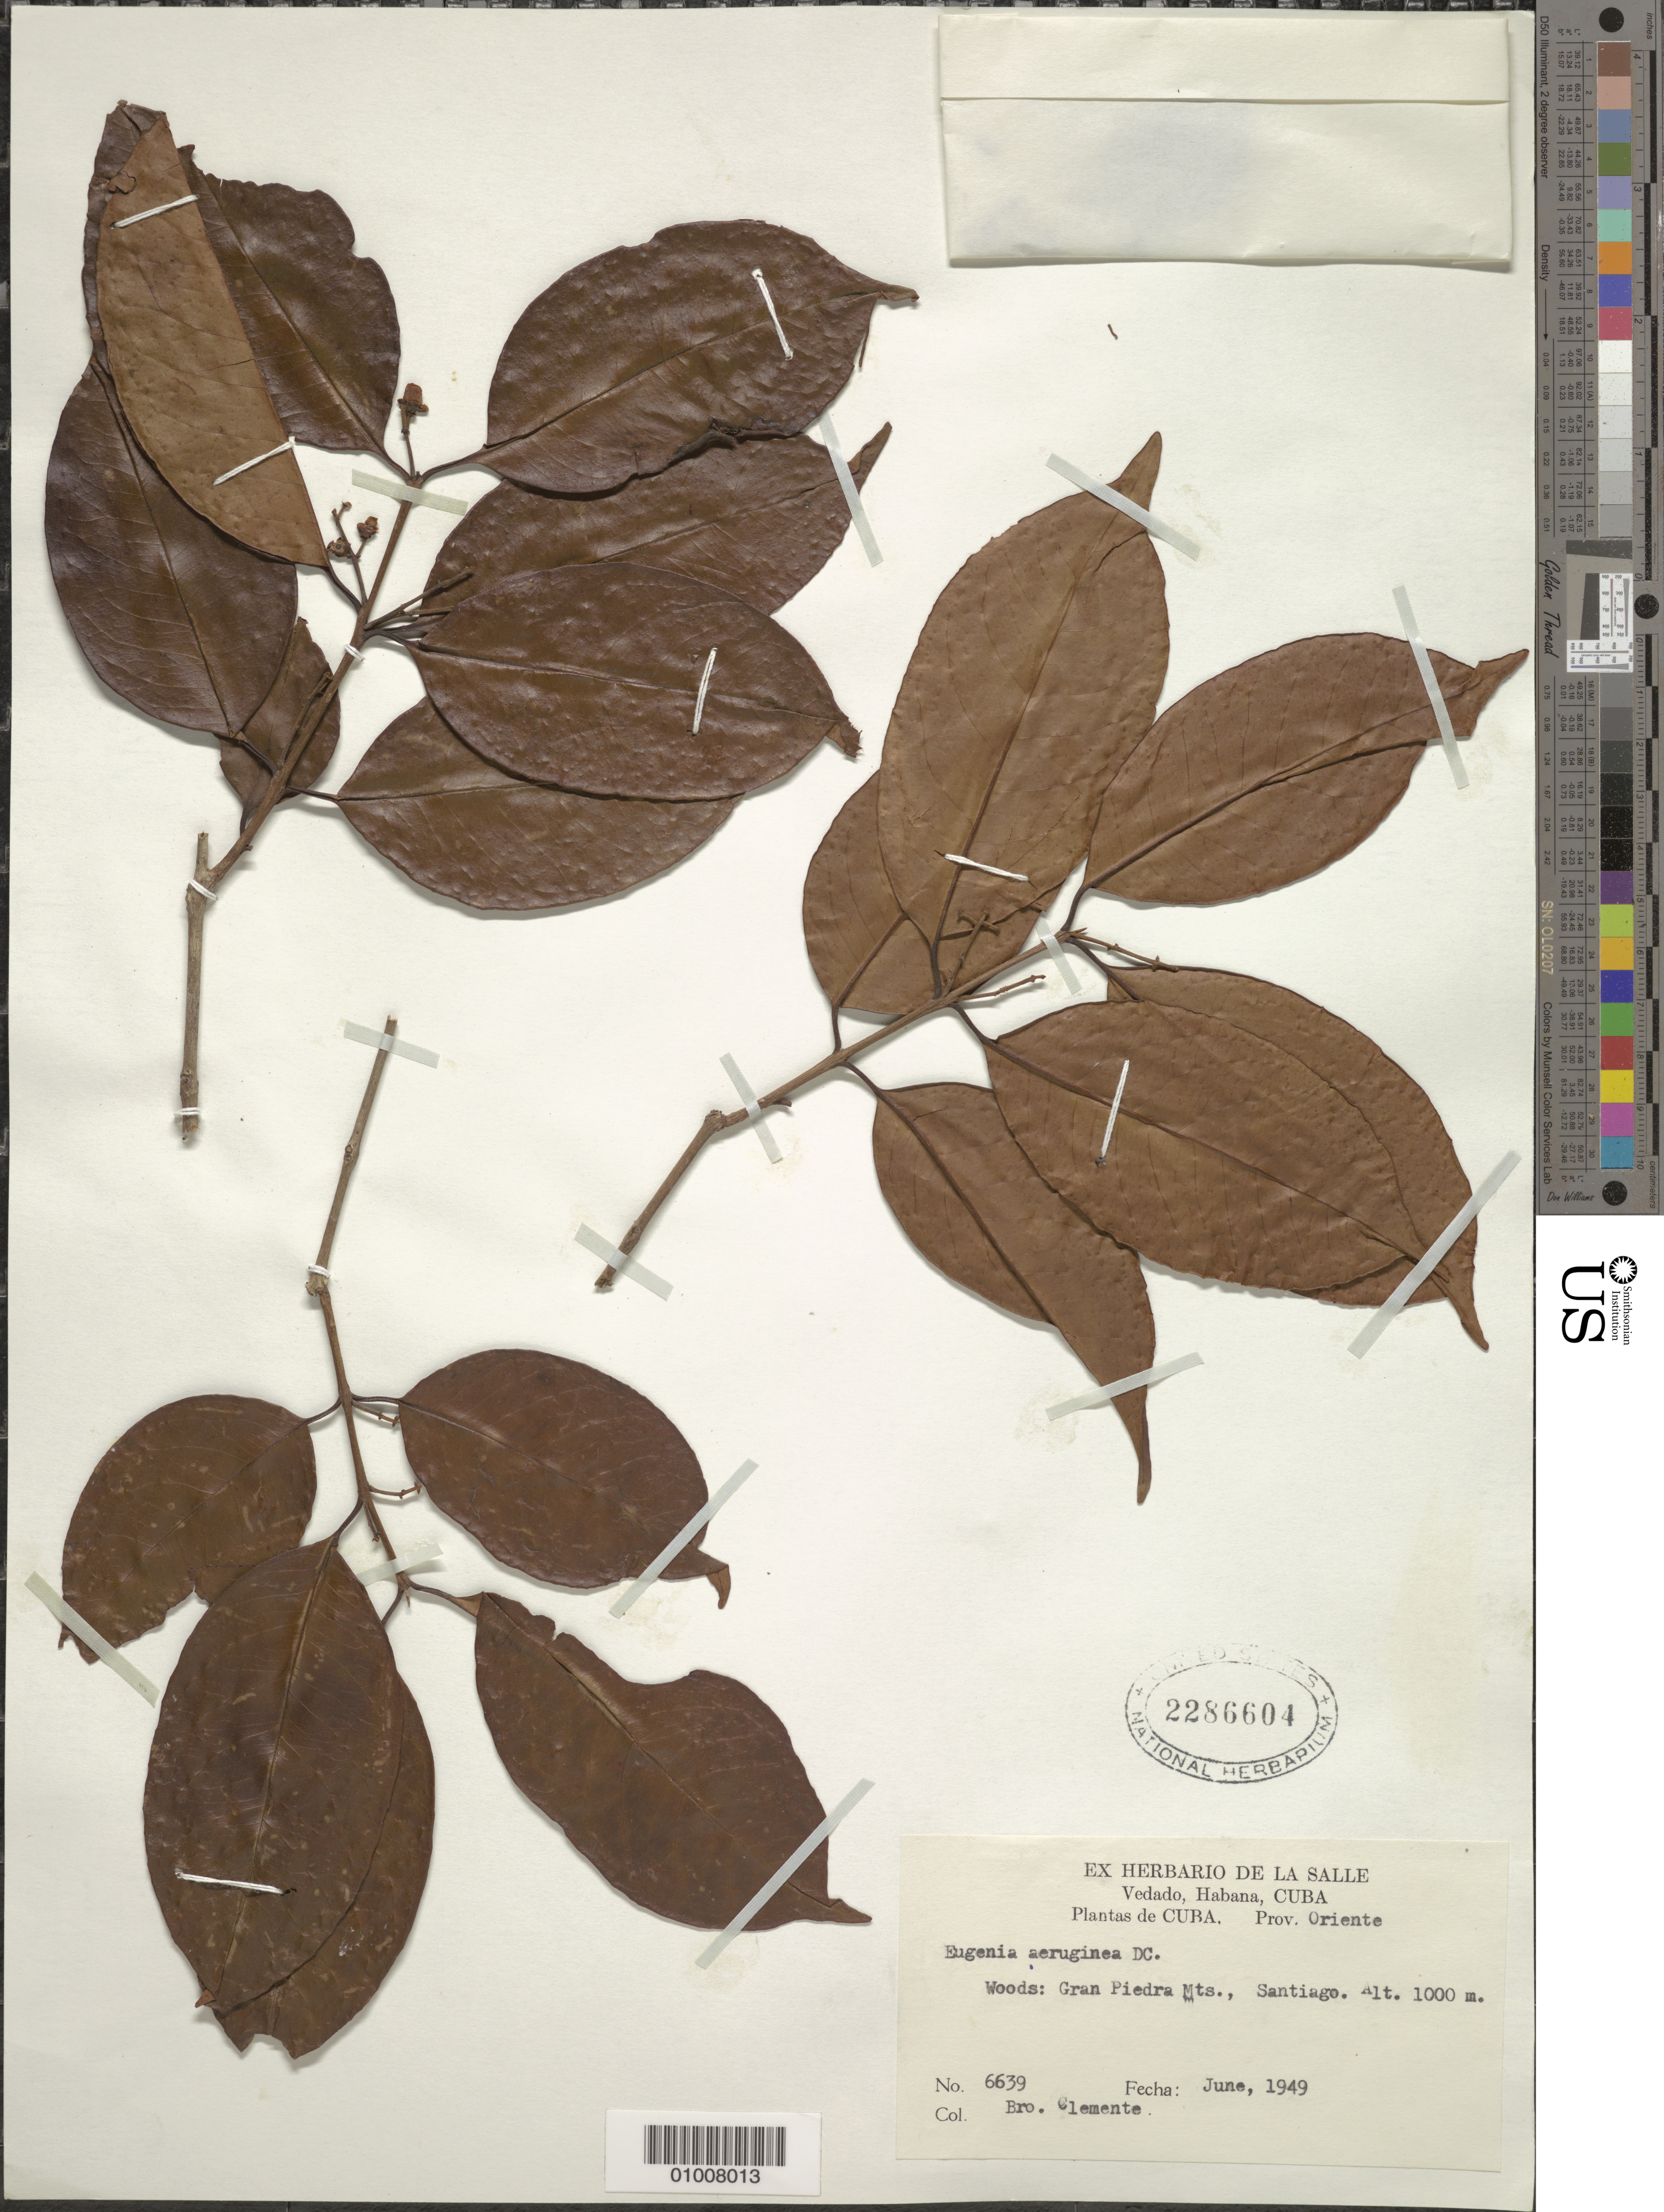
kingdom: Plantae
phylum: Tracheophyta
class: Magnoliopsida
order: Myrtales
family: Myrtaceae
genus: Eugenia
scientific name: Eugenia aeruginea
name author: DC.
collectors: Bro. Clemente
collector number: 6639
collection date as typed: Jun 1949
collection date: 1949-06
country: Cuba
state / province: Santiago de Cuba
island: Cuba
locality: Gran Piedra Mts , Santiago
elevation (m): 1000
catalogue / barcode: US 2286604